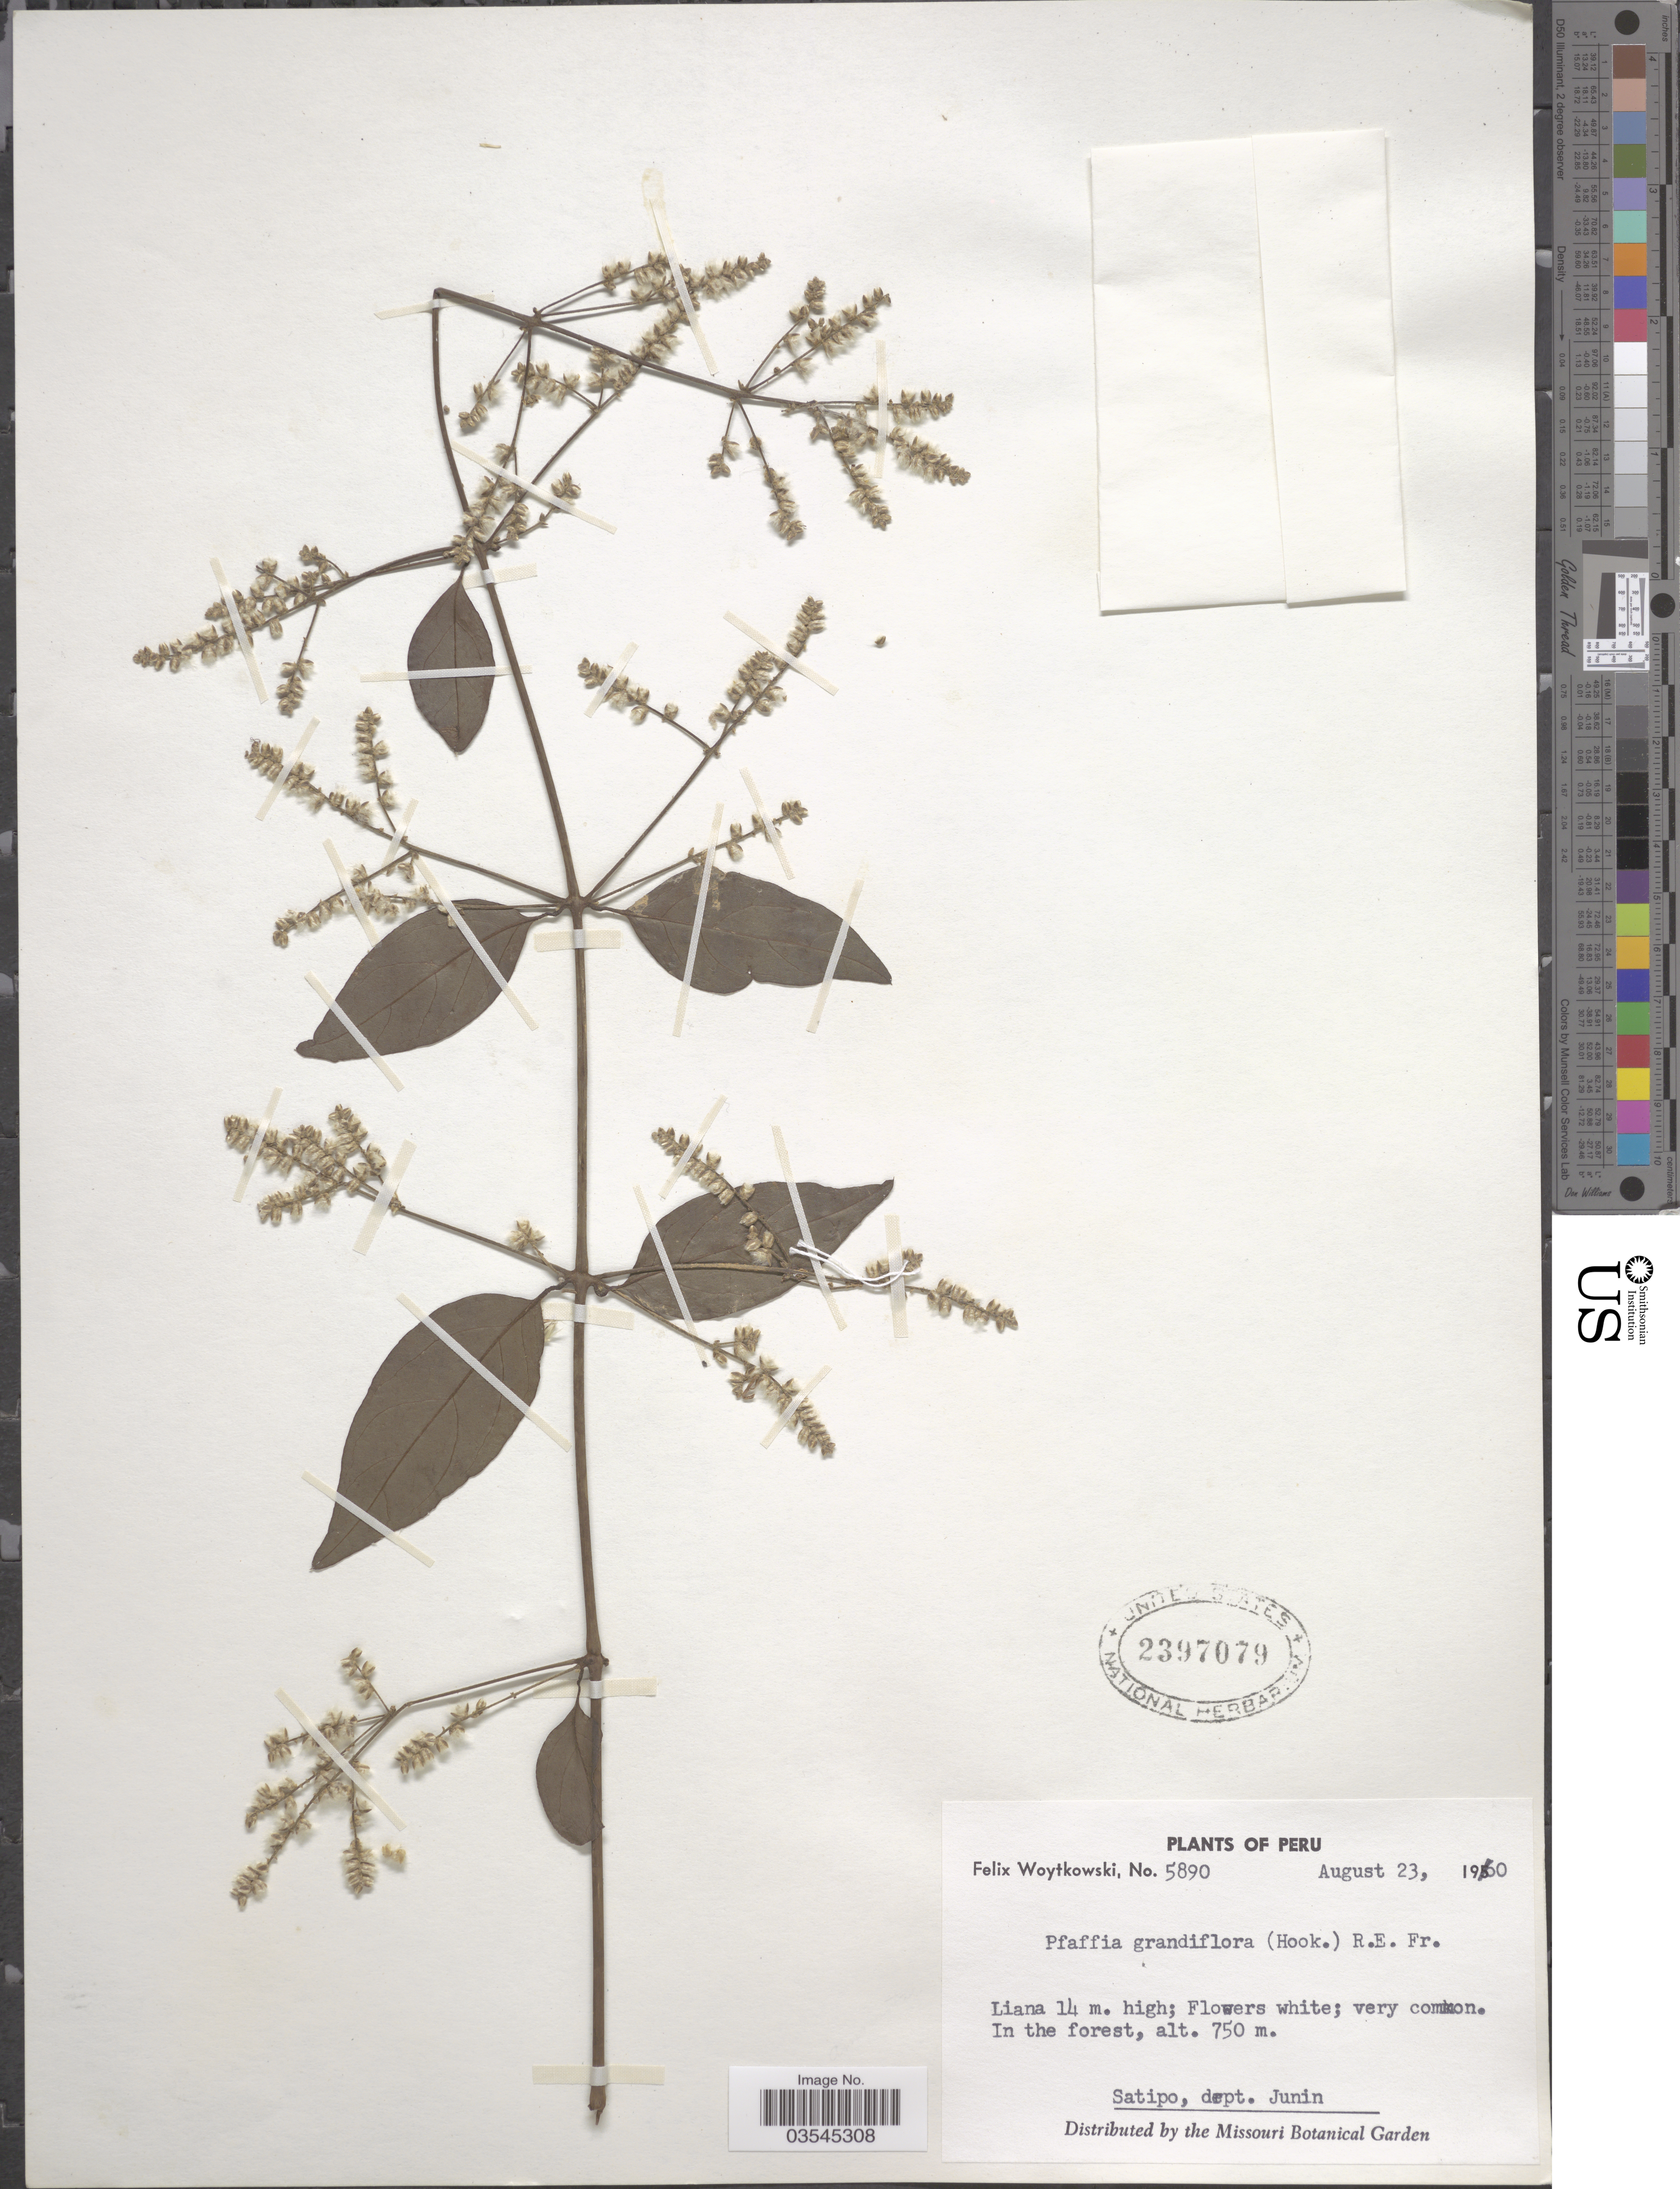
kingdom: Plantae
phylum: Tracheophyta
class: Magnoliopsida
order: Caryophyllales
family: Amaranthaceae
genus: Pfaffia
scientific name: Pfaffia grandiflora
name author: (Hook.) R.E. Fr.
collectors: F. Woytkowski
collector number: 5890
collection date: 1960-08-23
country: Peru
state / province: Junín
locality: Satipo, dept. Junin.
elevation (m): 750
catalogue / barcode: US 2397079